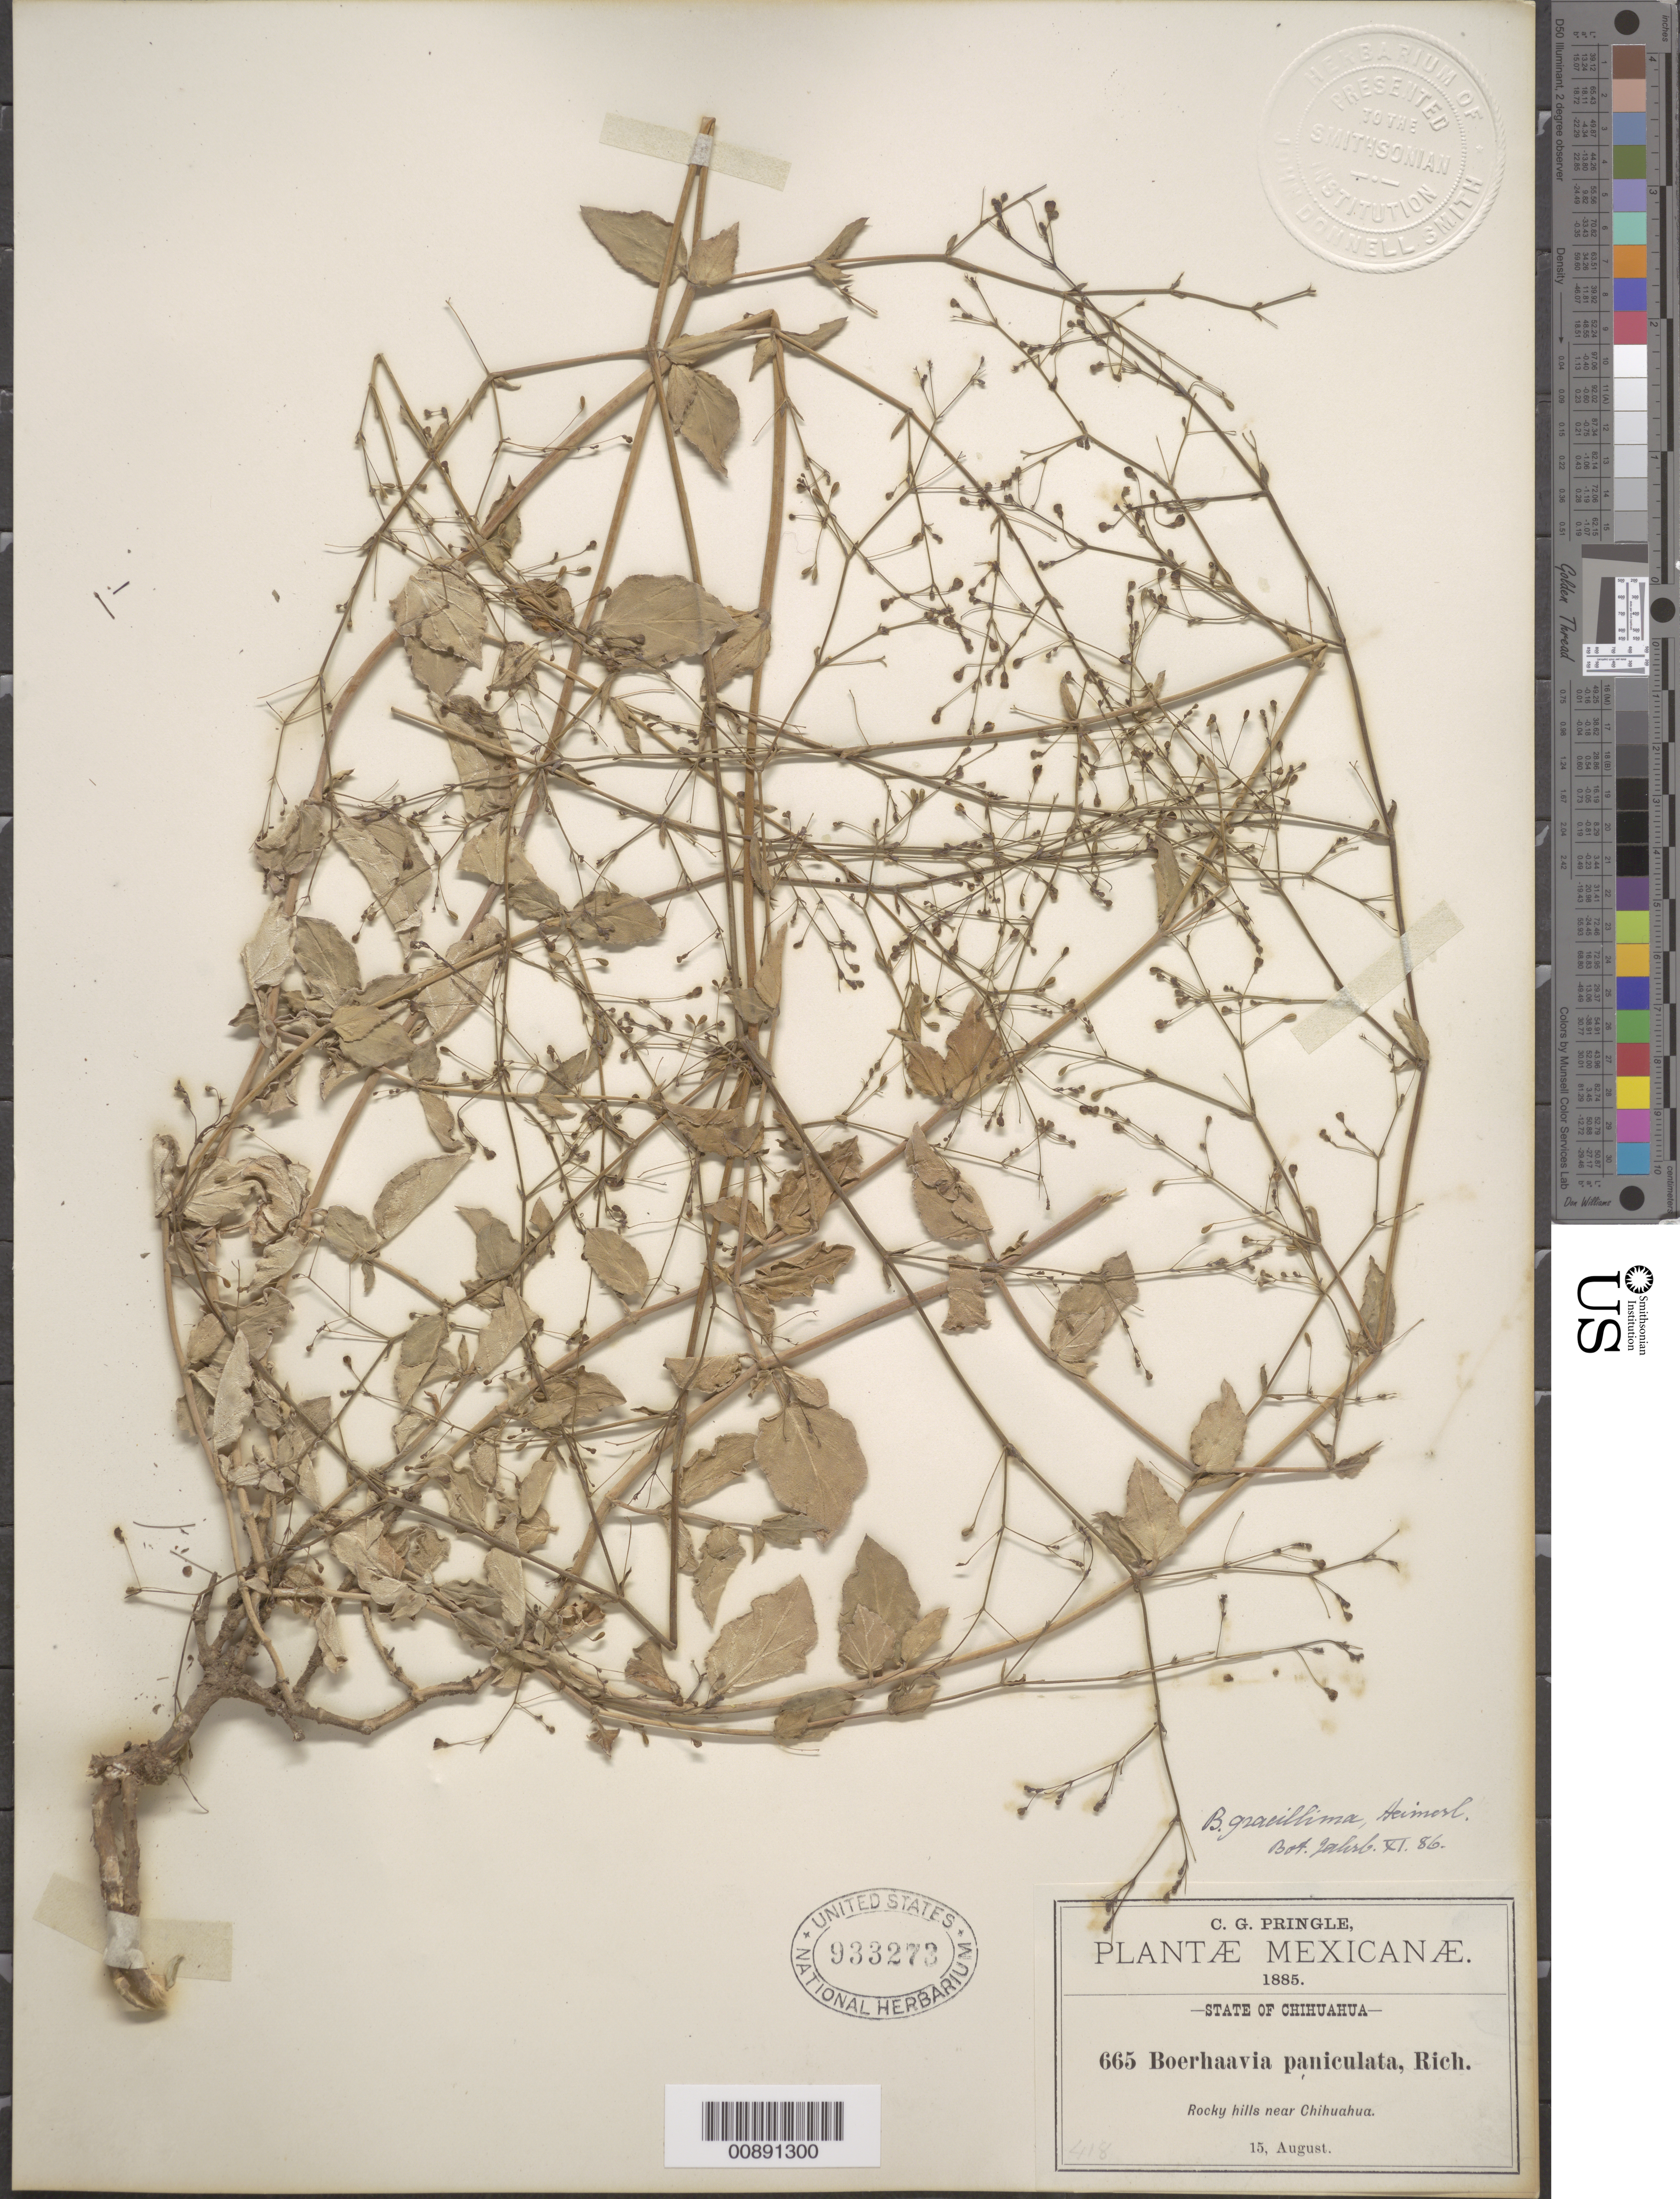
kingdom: Plantae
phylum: Tracheophyta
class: Magnoliopsida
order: Caryophyllales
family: Nyctaginaceae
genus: Boerhavia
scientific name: Boerhavia gracillima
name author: Heimerl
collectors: C. G. Pringle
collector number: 665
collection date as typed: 15 Aug 1885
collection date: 1885-08-15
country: Mexico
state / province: Chihuahua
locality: Near Chihuahua.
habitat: Rocky hills.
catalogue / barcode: US 933273